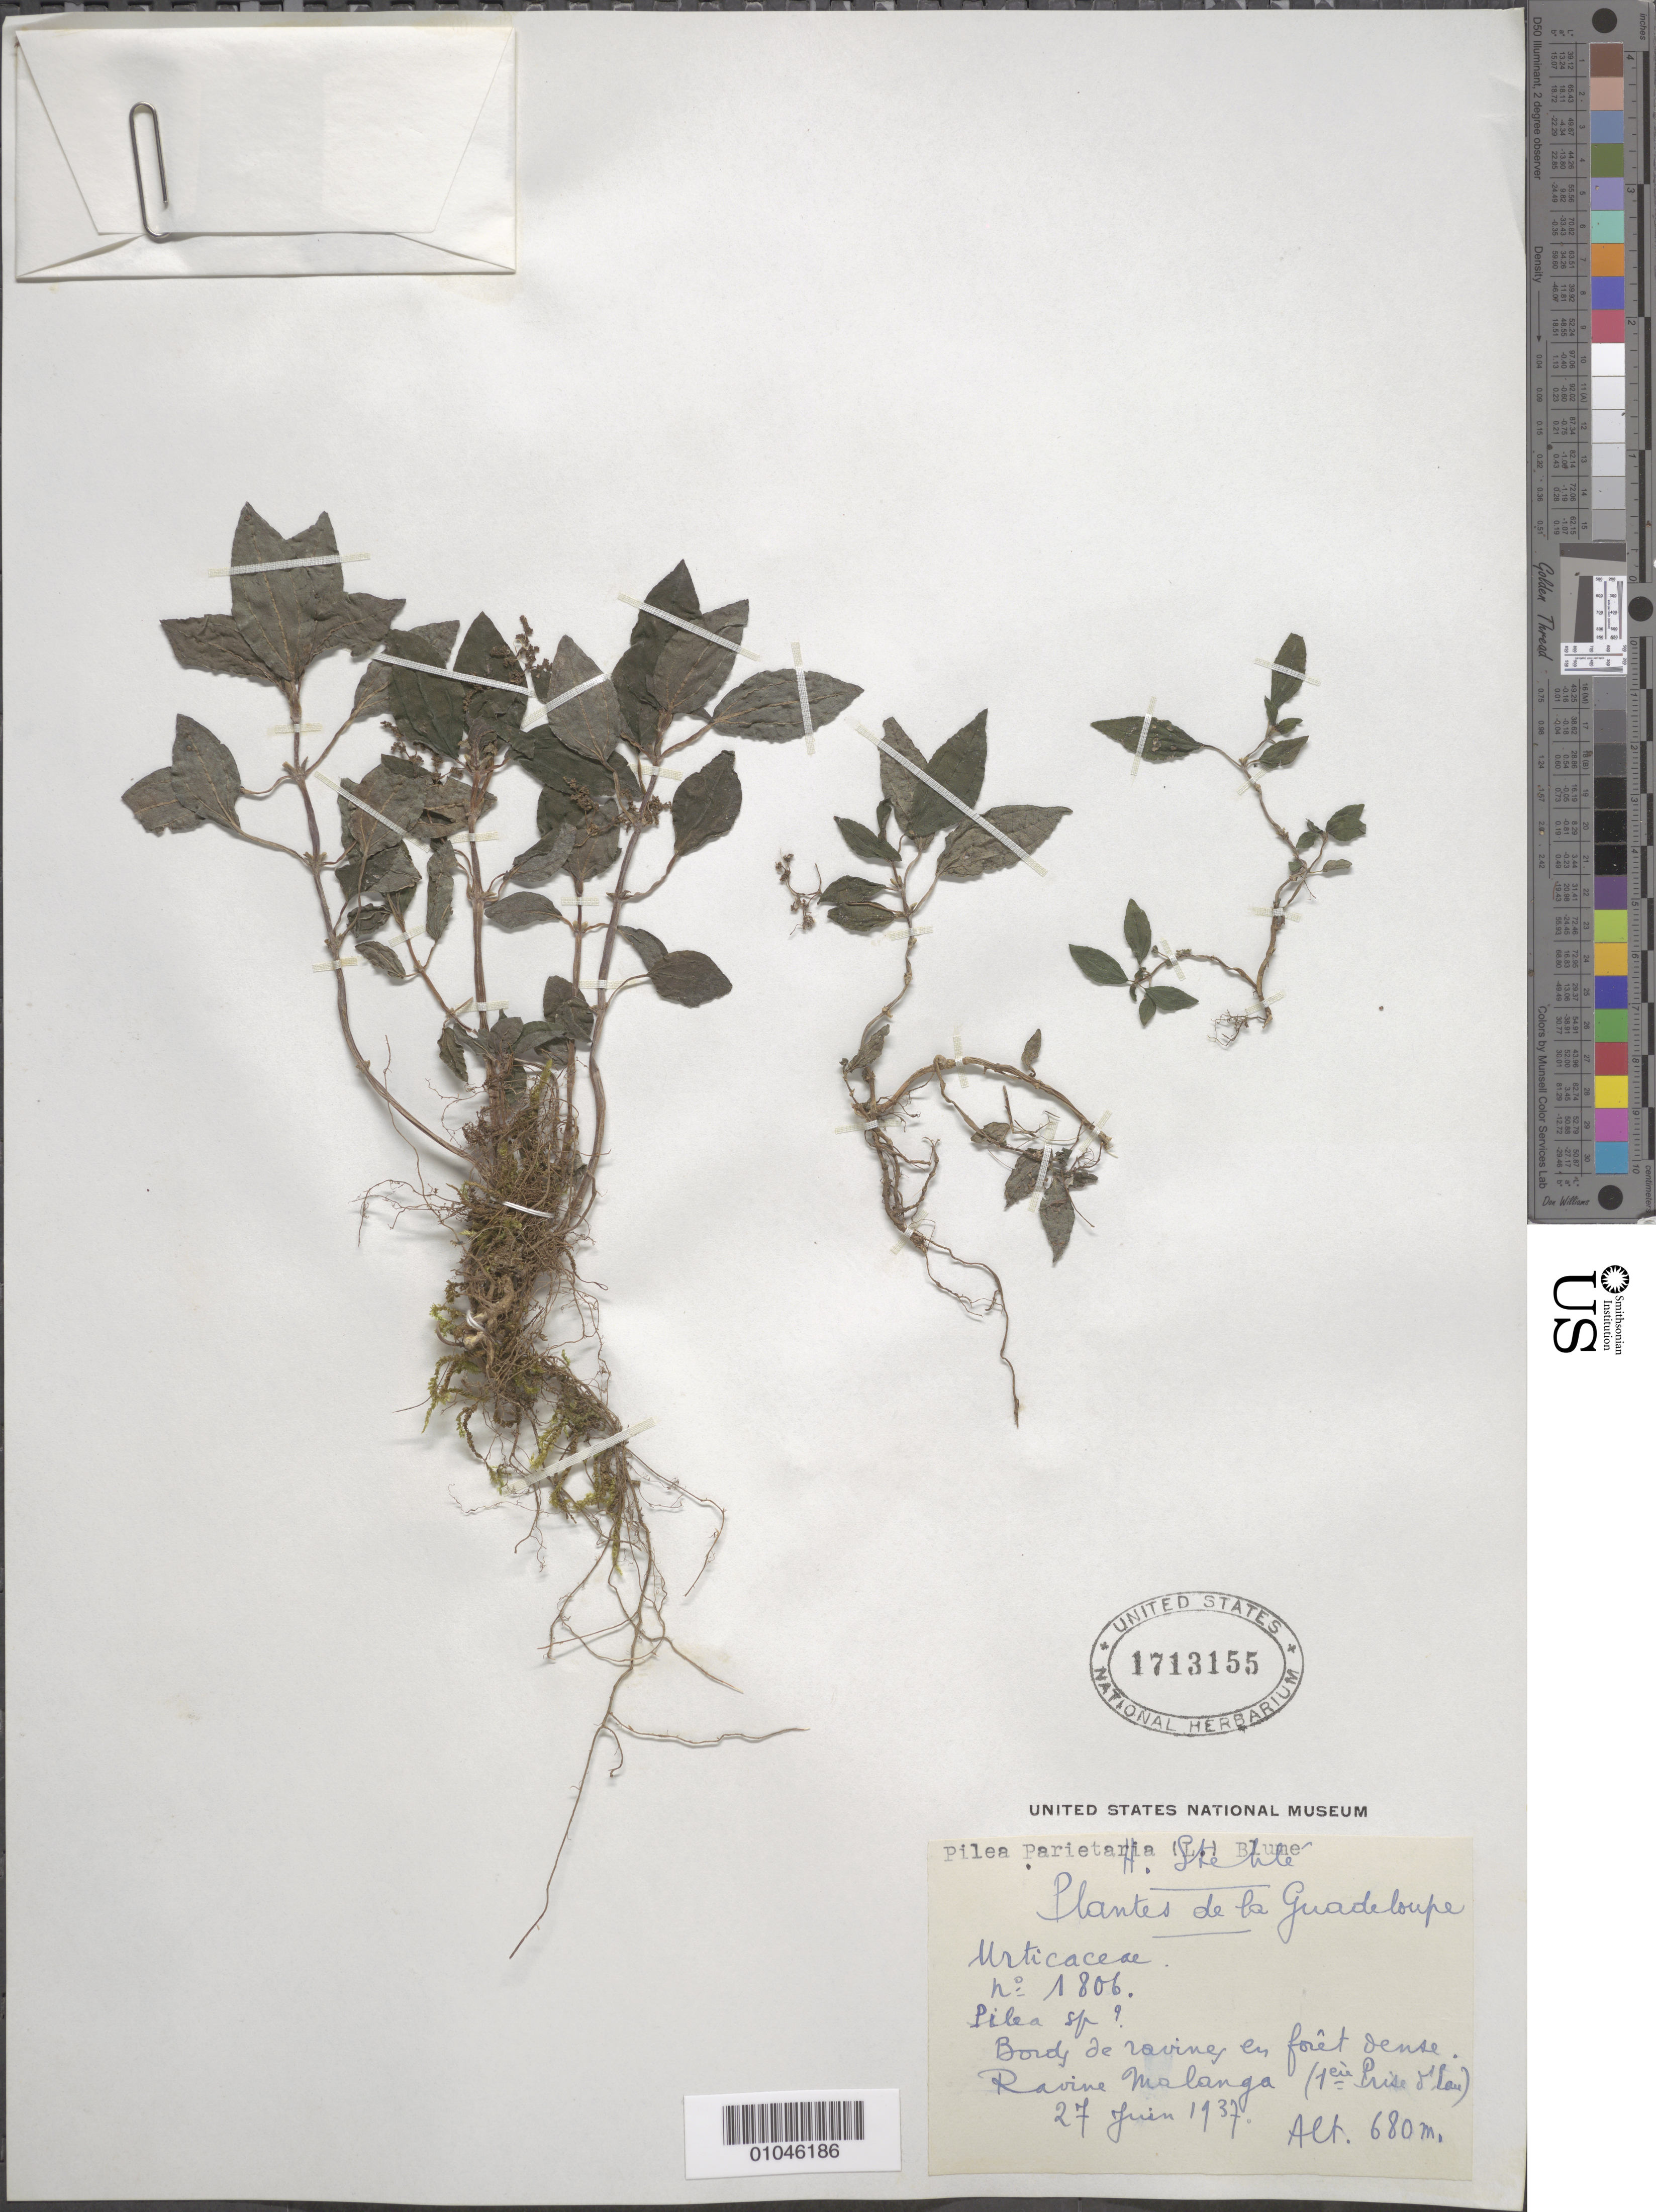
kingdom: Plantae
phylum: Tracheophyta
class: Magnoliopsida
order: Rosales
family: Urticaceae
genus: Pilea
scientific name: Pilea parietaria var. parietaria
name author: (L.) Blume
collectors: H. Stehlé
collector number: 1806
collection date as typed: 27 Jun 1937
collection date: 1937-06-27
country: Guadeloupe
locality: In a ravine in a dense forest. Ravine Malanga.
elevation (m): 680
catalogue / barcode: US 1713155